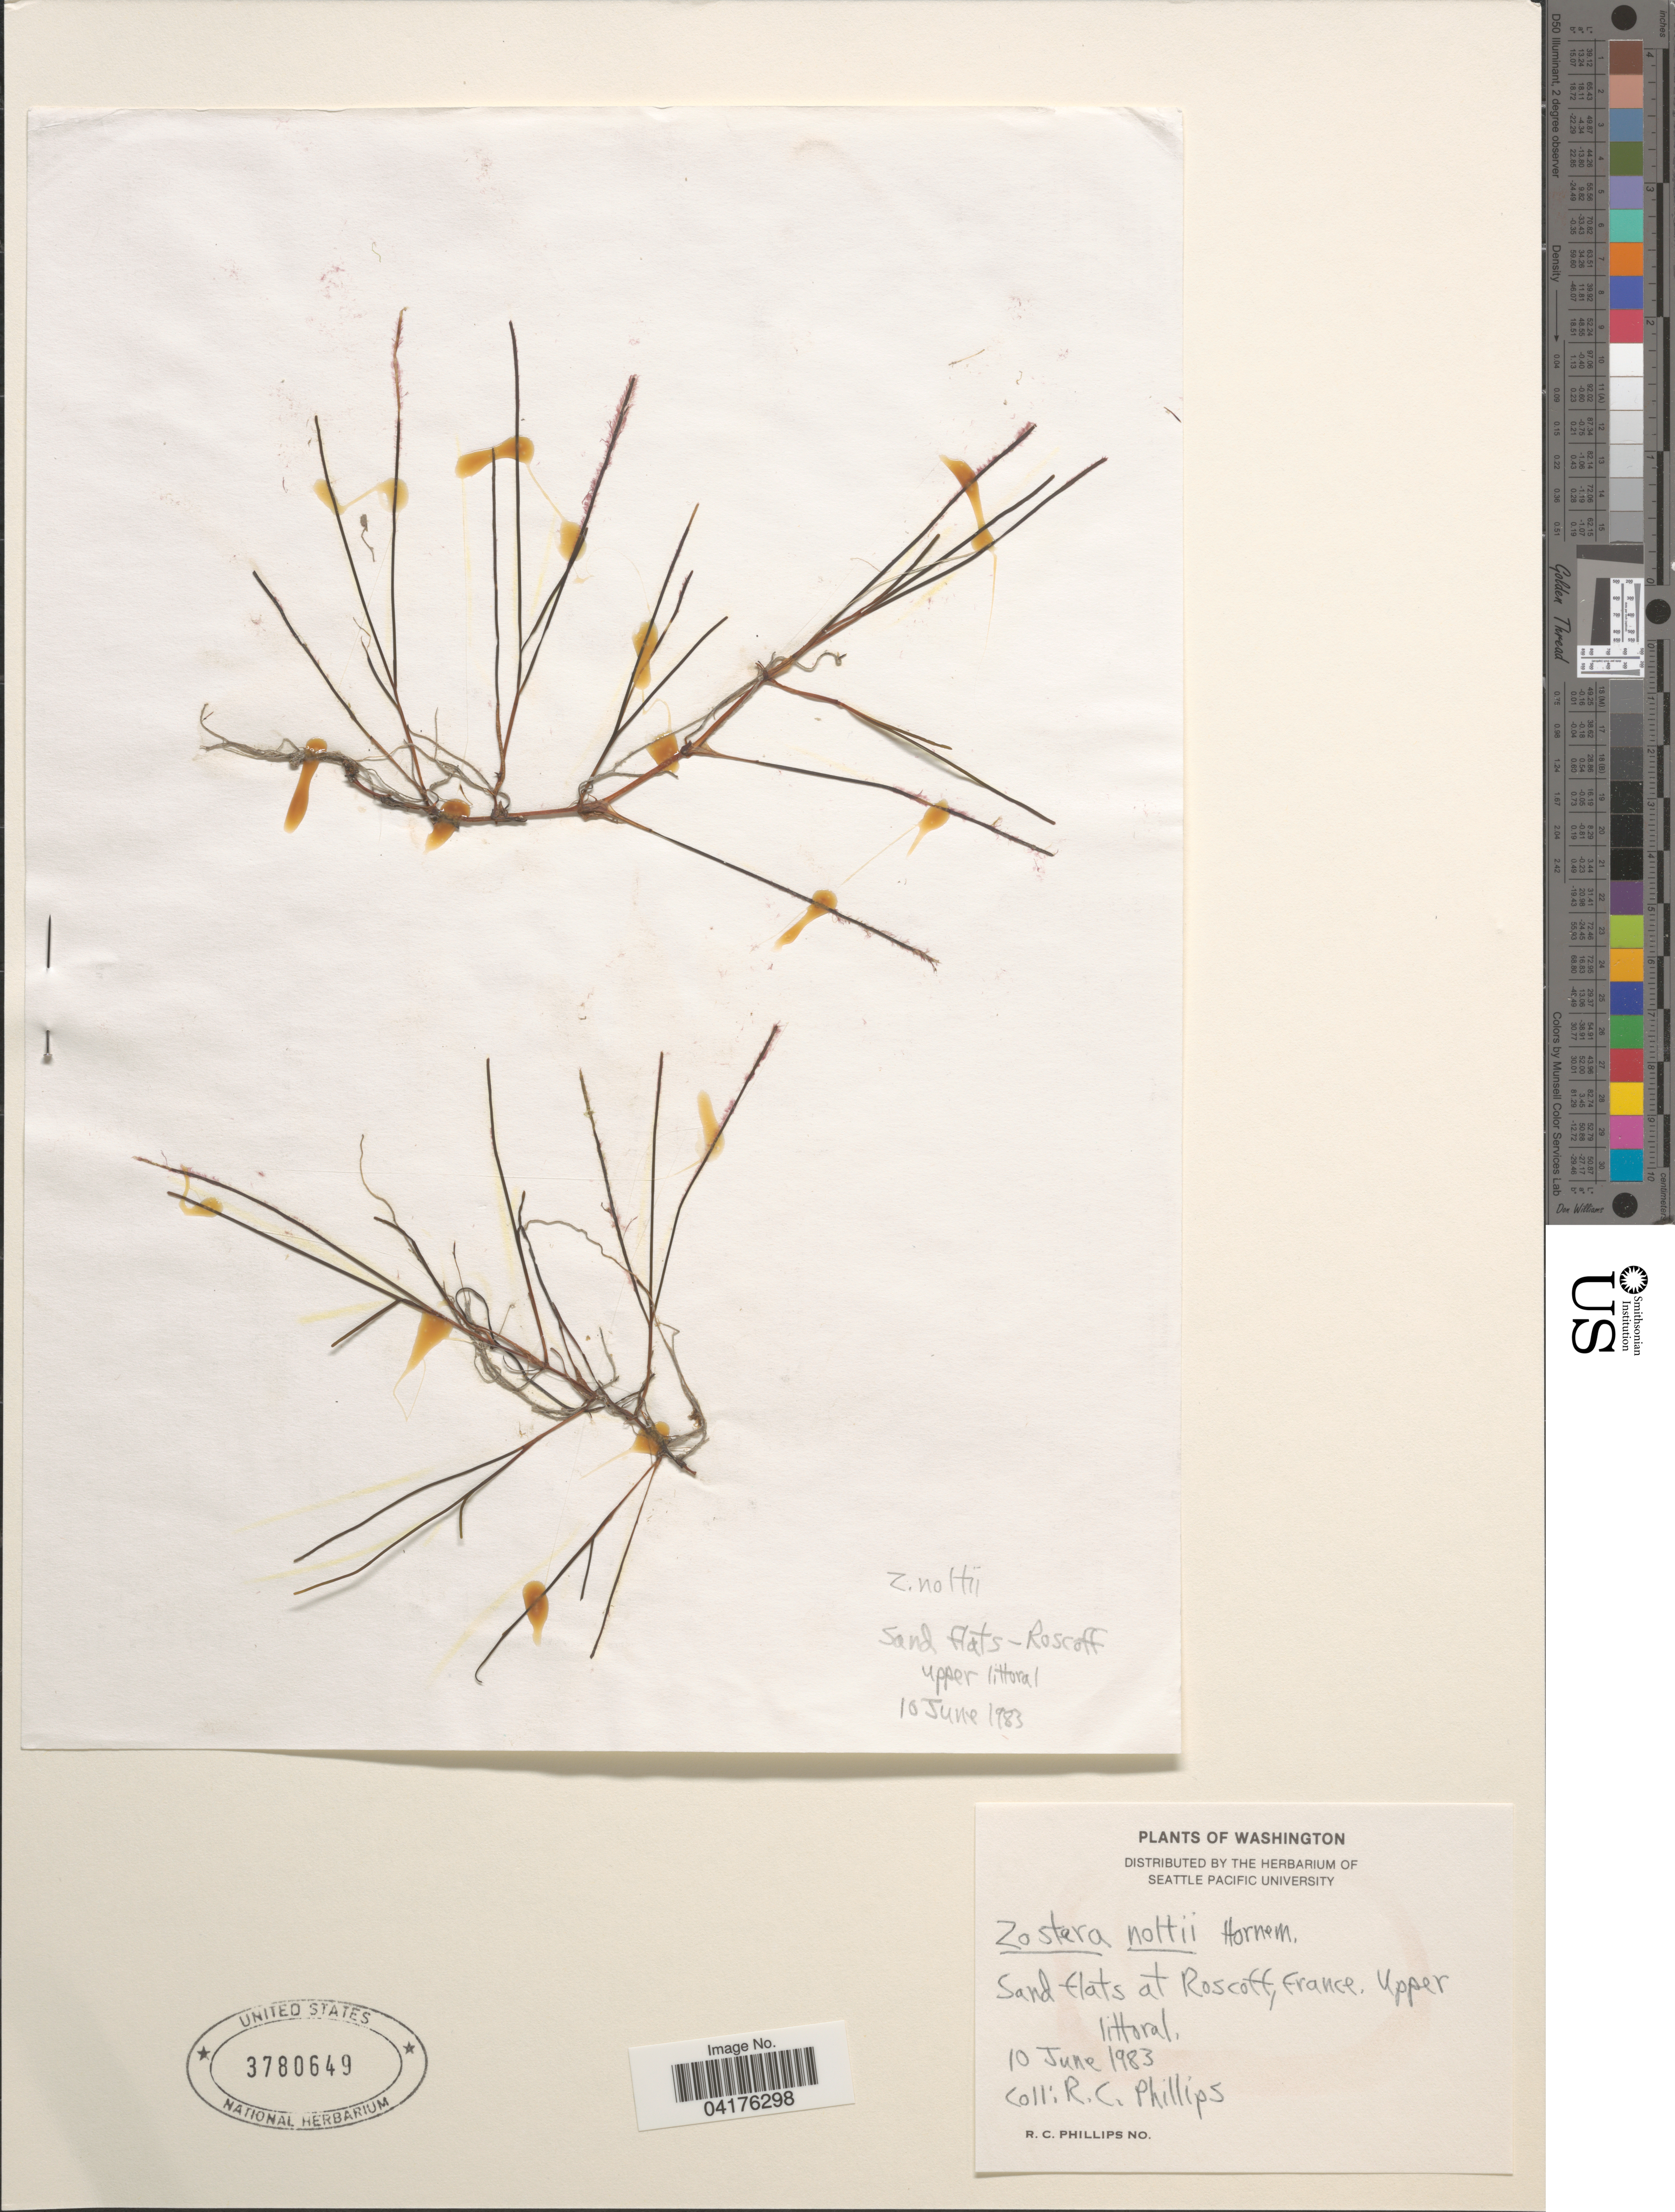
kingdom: Plantae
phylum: Tracheophyta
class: Liliopsida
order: Alismatales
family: Zosteraceae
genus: Zostera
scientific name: Zostera noltii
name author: Hornem.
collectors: R. C. Phillips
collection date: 1983-06-10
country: France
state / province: Bretagne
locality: Sand flats at Roscoff. Upper littoral.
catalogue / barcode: US 3780649